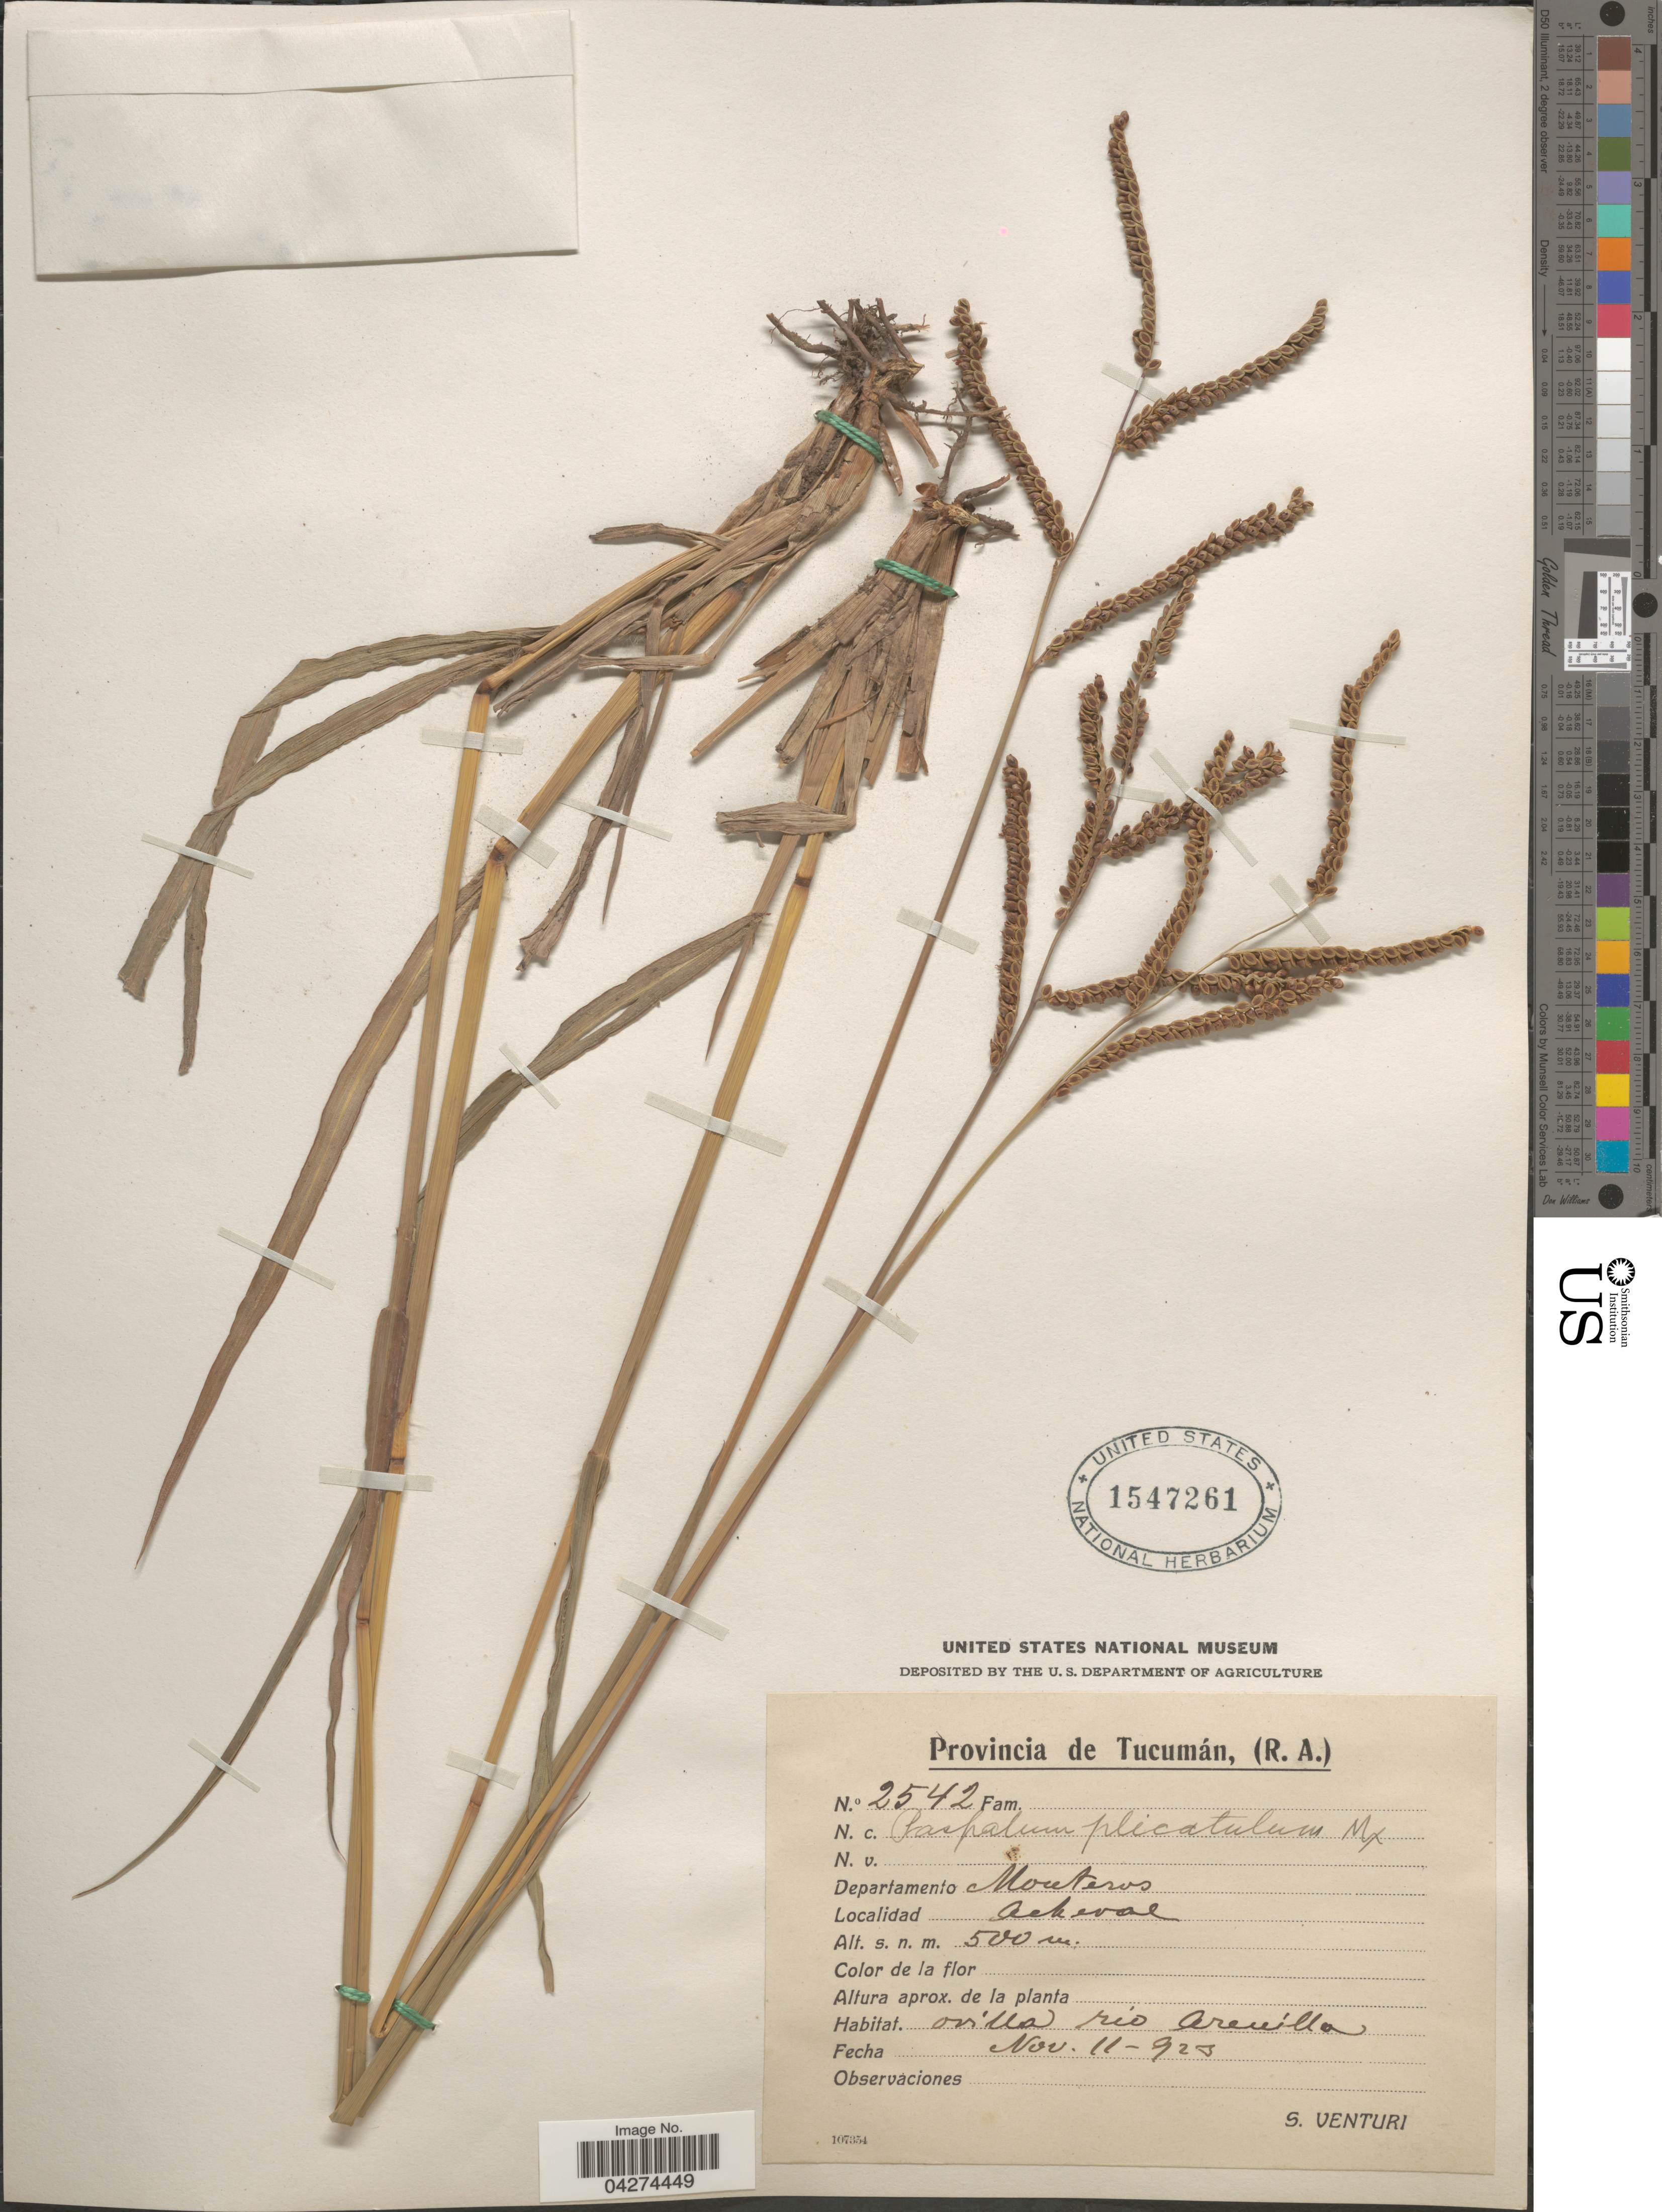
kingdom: Plantae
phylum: Tracheophyta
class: Liliopsida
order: Poales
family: Poaceae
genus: Paspalum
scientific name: Paspalum plicatulum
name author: Michx.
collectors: S. Venturi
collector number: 2542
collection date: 1923-11-11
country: Argentina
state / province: Tucuman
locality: (R.A.) Departamento Monteros. Acheral. Orilla rio Arenilla.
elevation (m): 500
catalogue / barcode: US 1547261